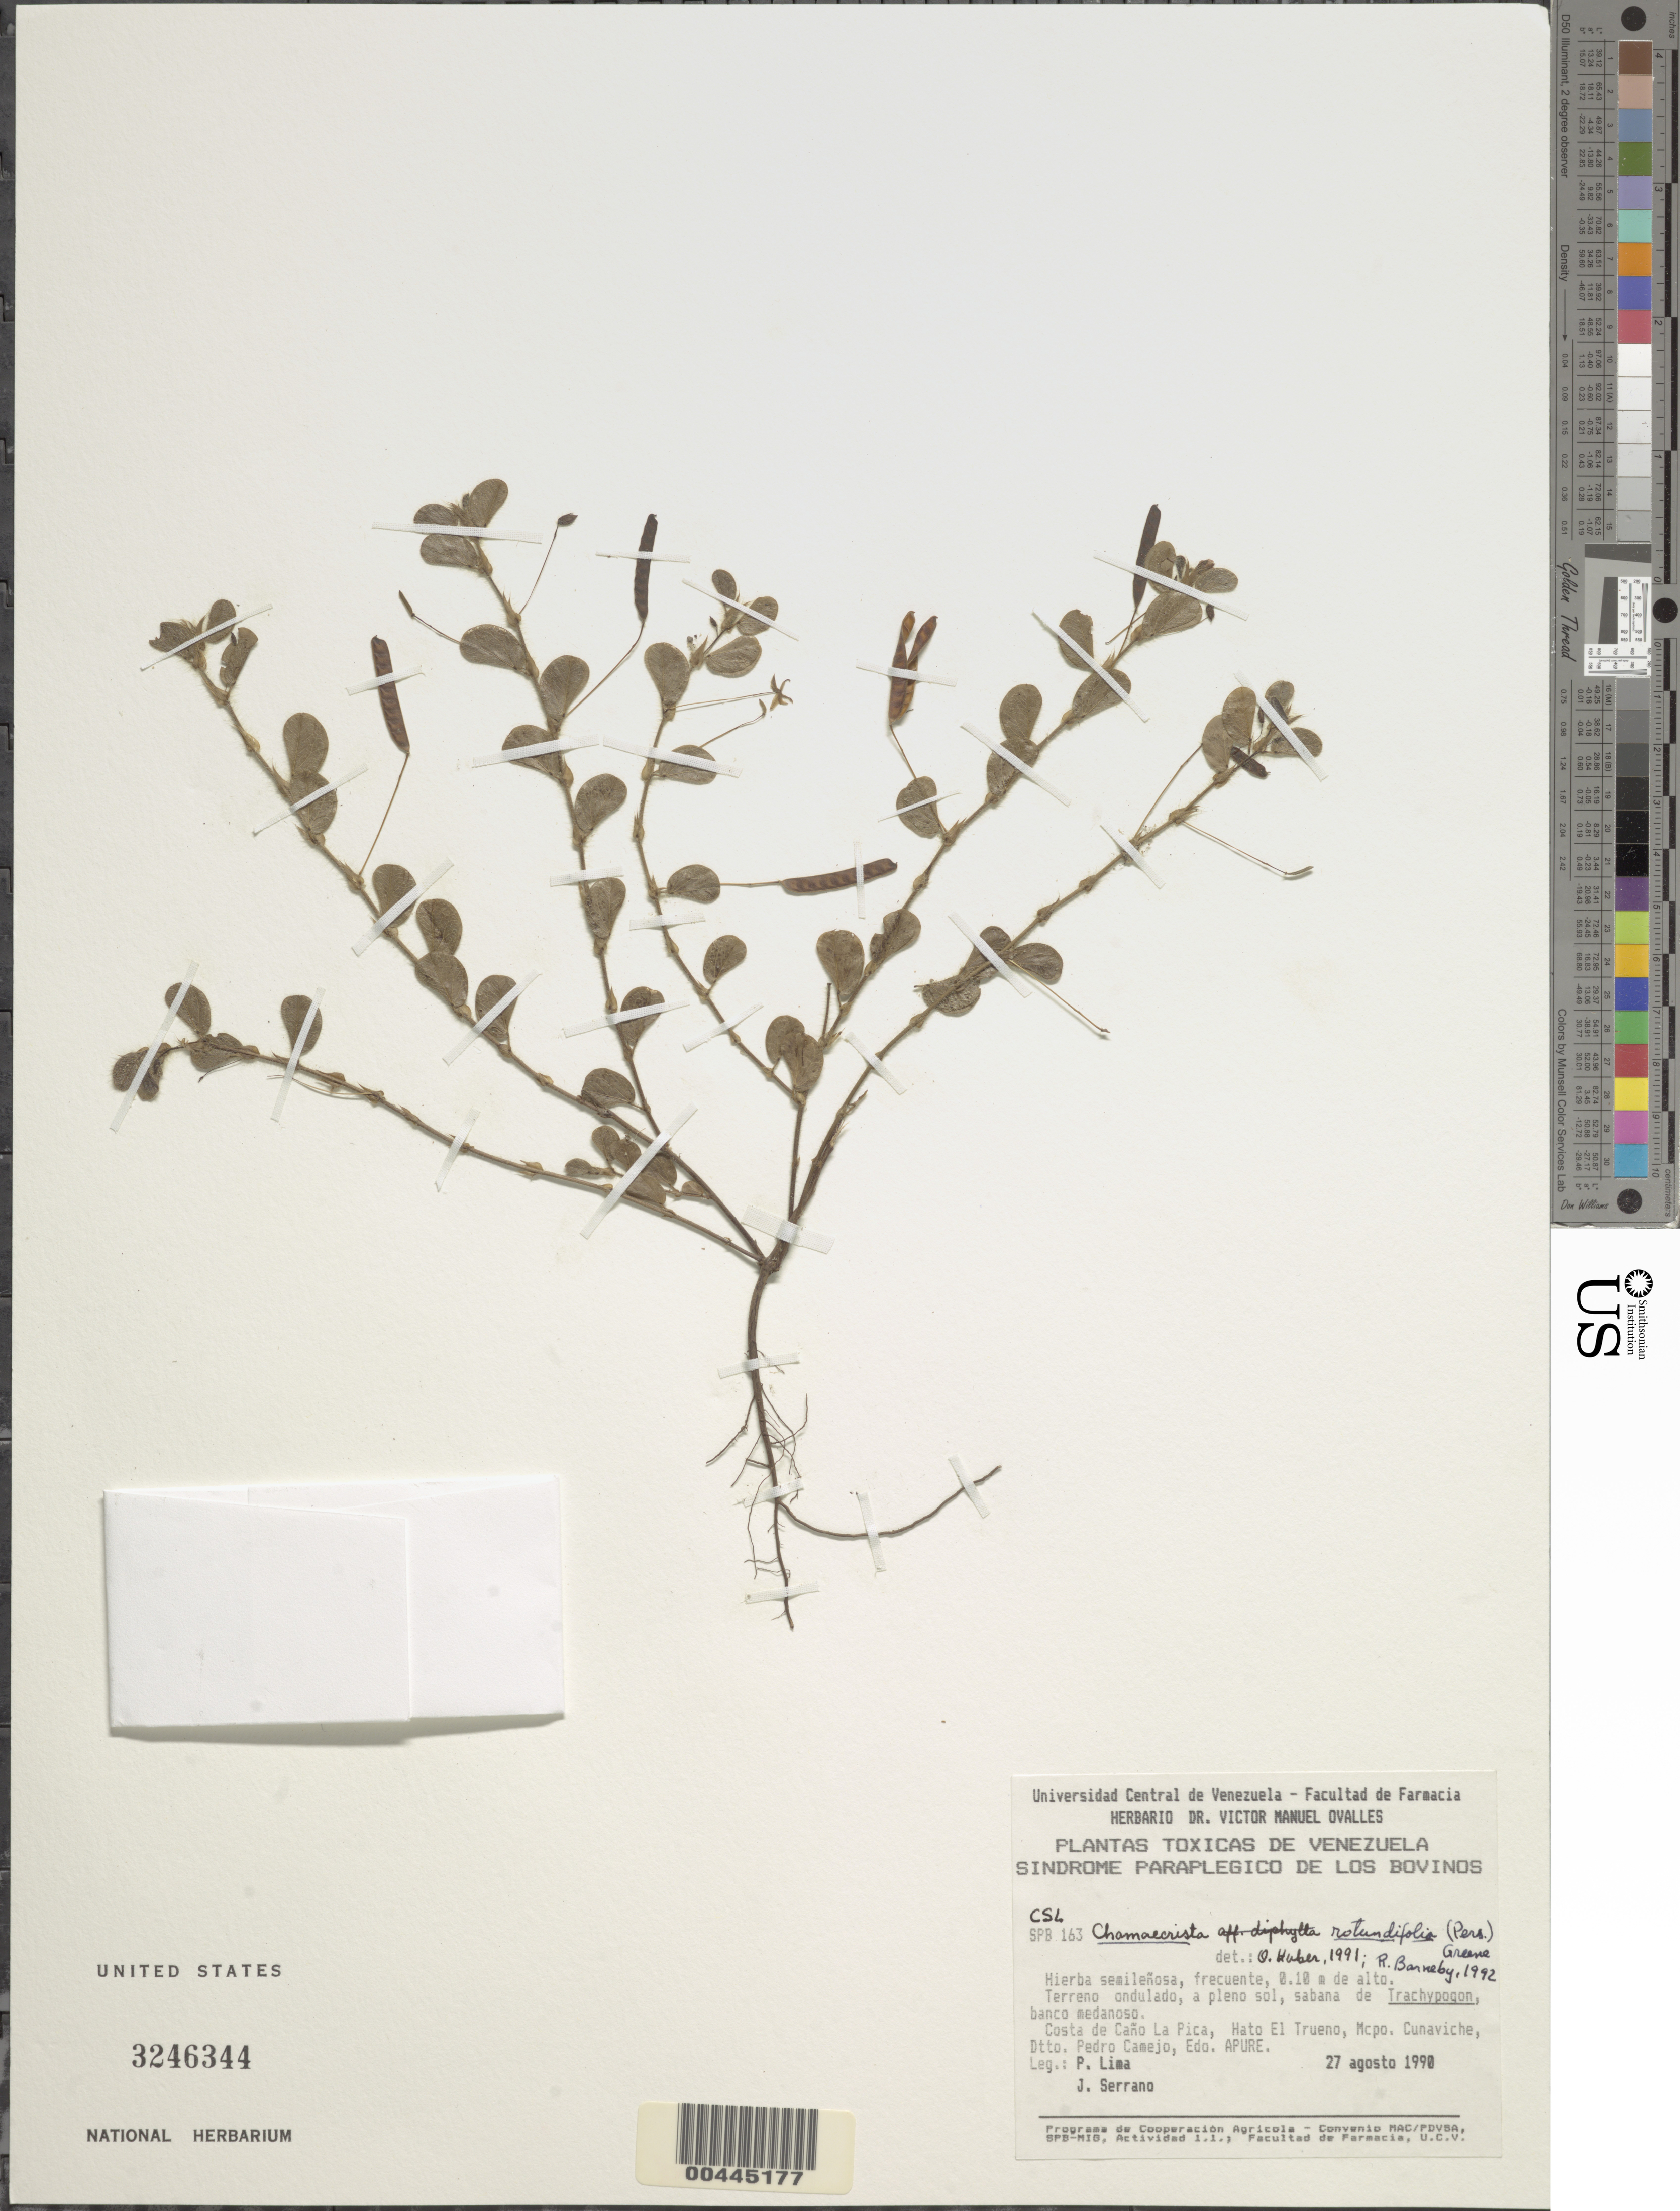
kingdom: Plantae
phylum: Tracheophyta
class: Magnoliopsida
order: Fabales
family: Fabaceae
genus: Chamaecrista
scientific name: Chamaecrista rotundifolia var. rotundifolia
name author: (Pers.) Greene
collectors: P. Lima & J. Serrano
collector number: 163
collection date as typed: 27 Aug 1990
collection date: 1990-08-27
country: Venezuela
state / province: Apure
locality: Costa de cano la pica, hato el trueno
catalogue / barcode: US 3246344